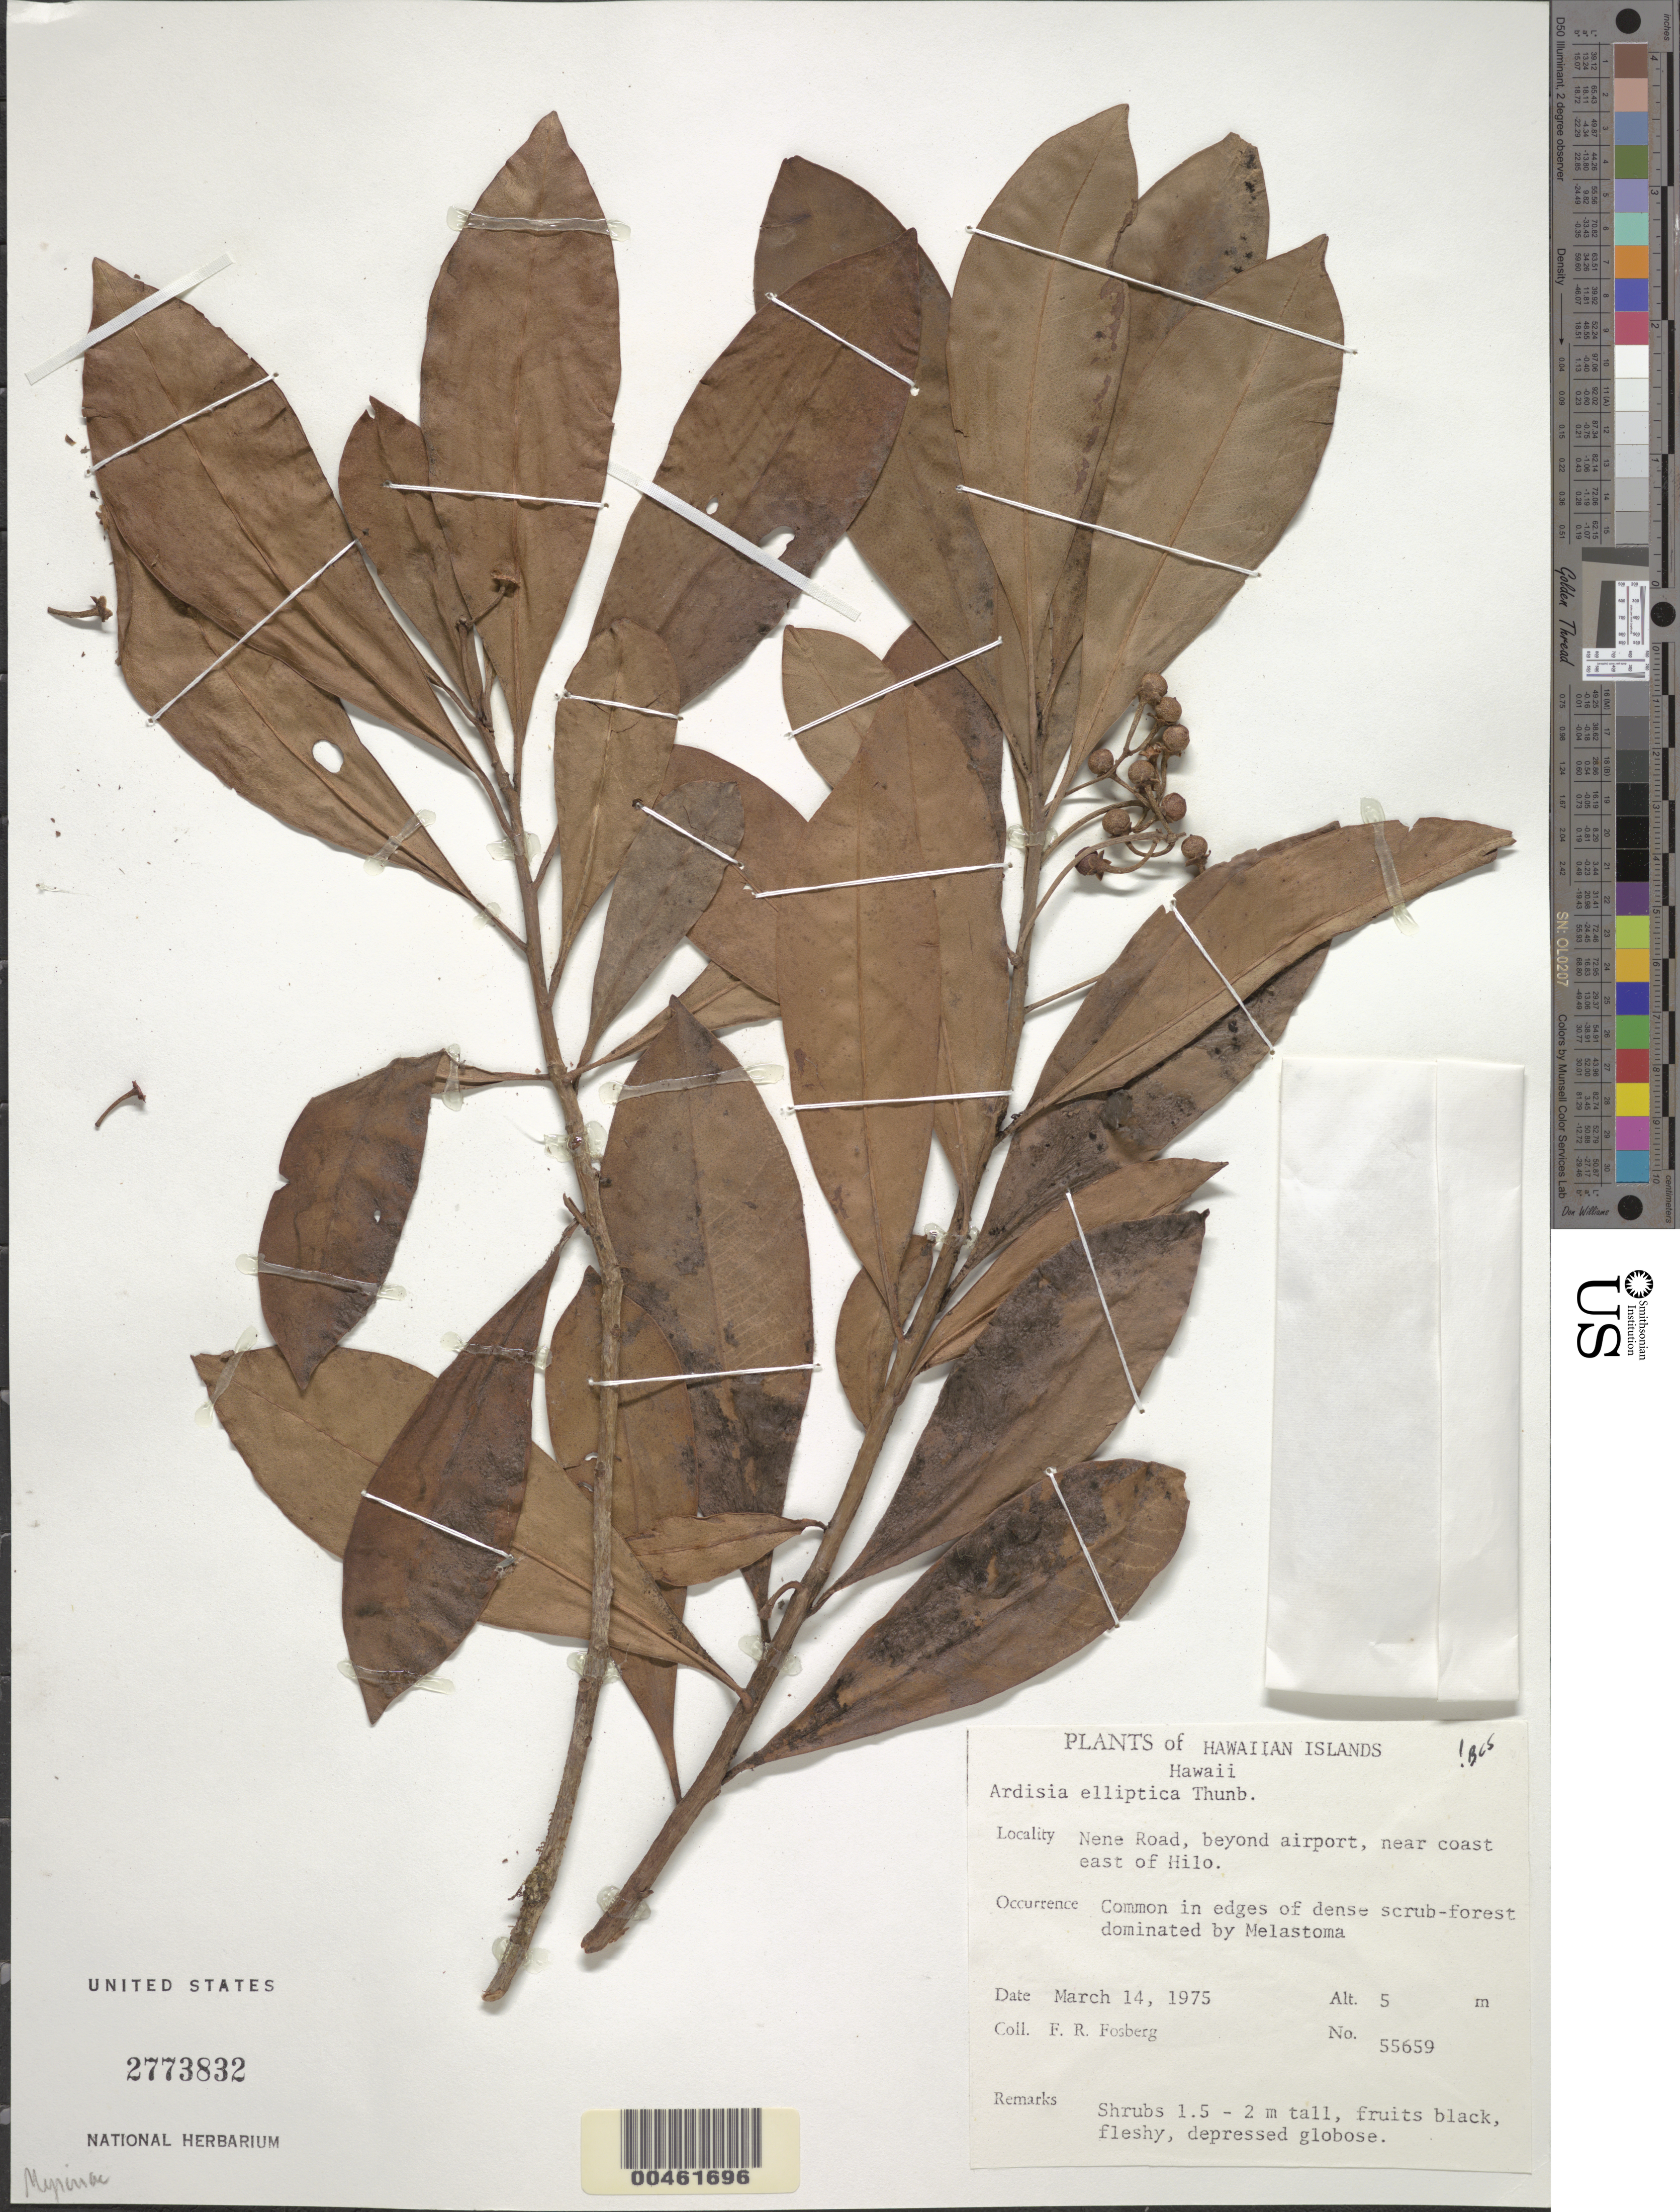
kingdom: Plantae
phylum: Tracheophyta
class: Magnoliopsida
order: Ericales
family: Primulaceae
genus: Ardisia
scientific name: Ardisia elliptica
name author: Thunb.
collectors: F. R. Fosberg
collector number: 55659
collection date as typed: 14 Mar 1975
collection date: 1975-03-14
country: United States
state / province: Hawaii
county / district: Hawaii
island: Hawaii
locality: Nene Road, beyond airport, near coast E of Hilo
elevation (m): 5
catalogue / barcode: US 2773832